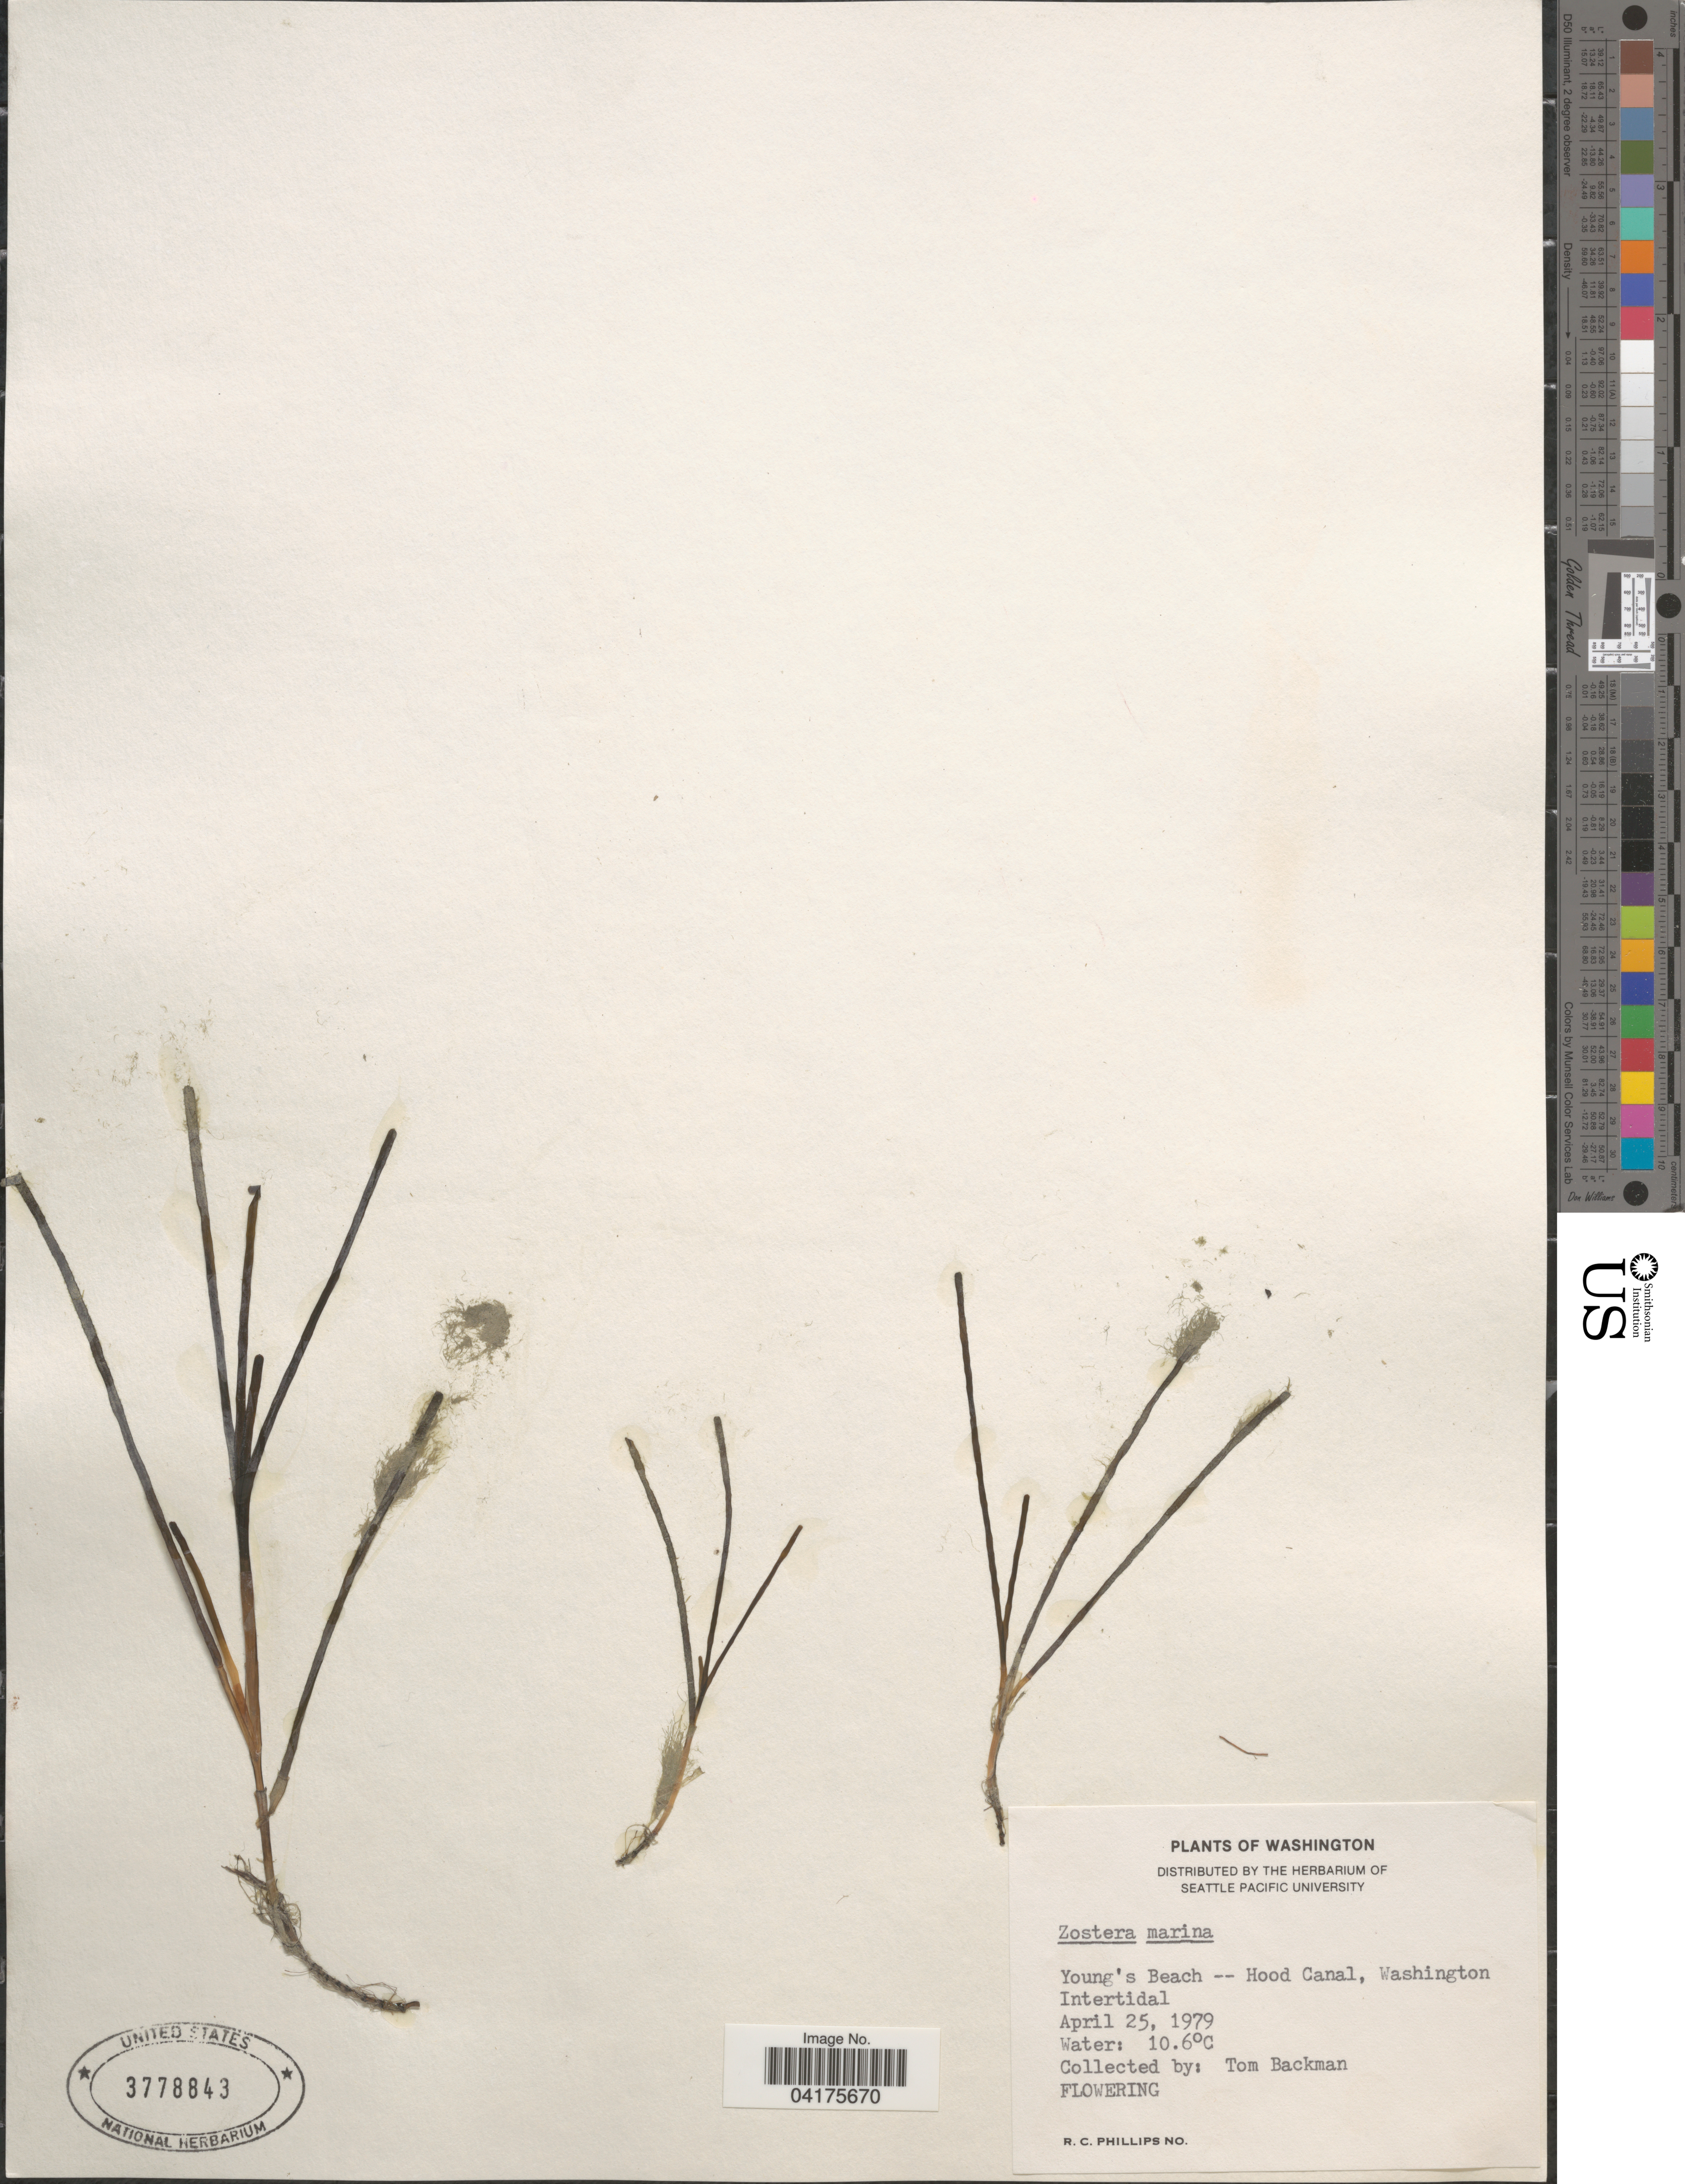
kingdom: Plantae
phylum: Tracheophyta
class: Liliopsida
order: Alismatales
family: Zosteraceae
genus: Zostera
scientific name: Zostera marina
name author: L.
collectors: T. Backman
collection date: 1979-04-25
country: United States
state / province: Washington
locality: Young's Beach -- Hood Canal.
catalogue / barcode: US 3778843